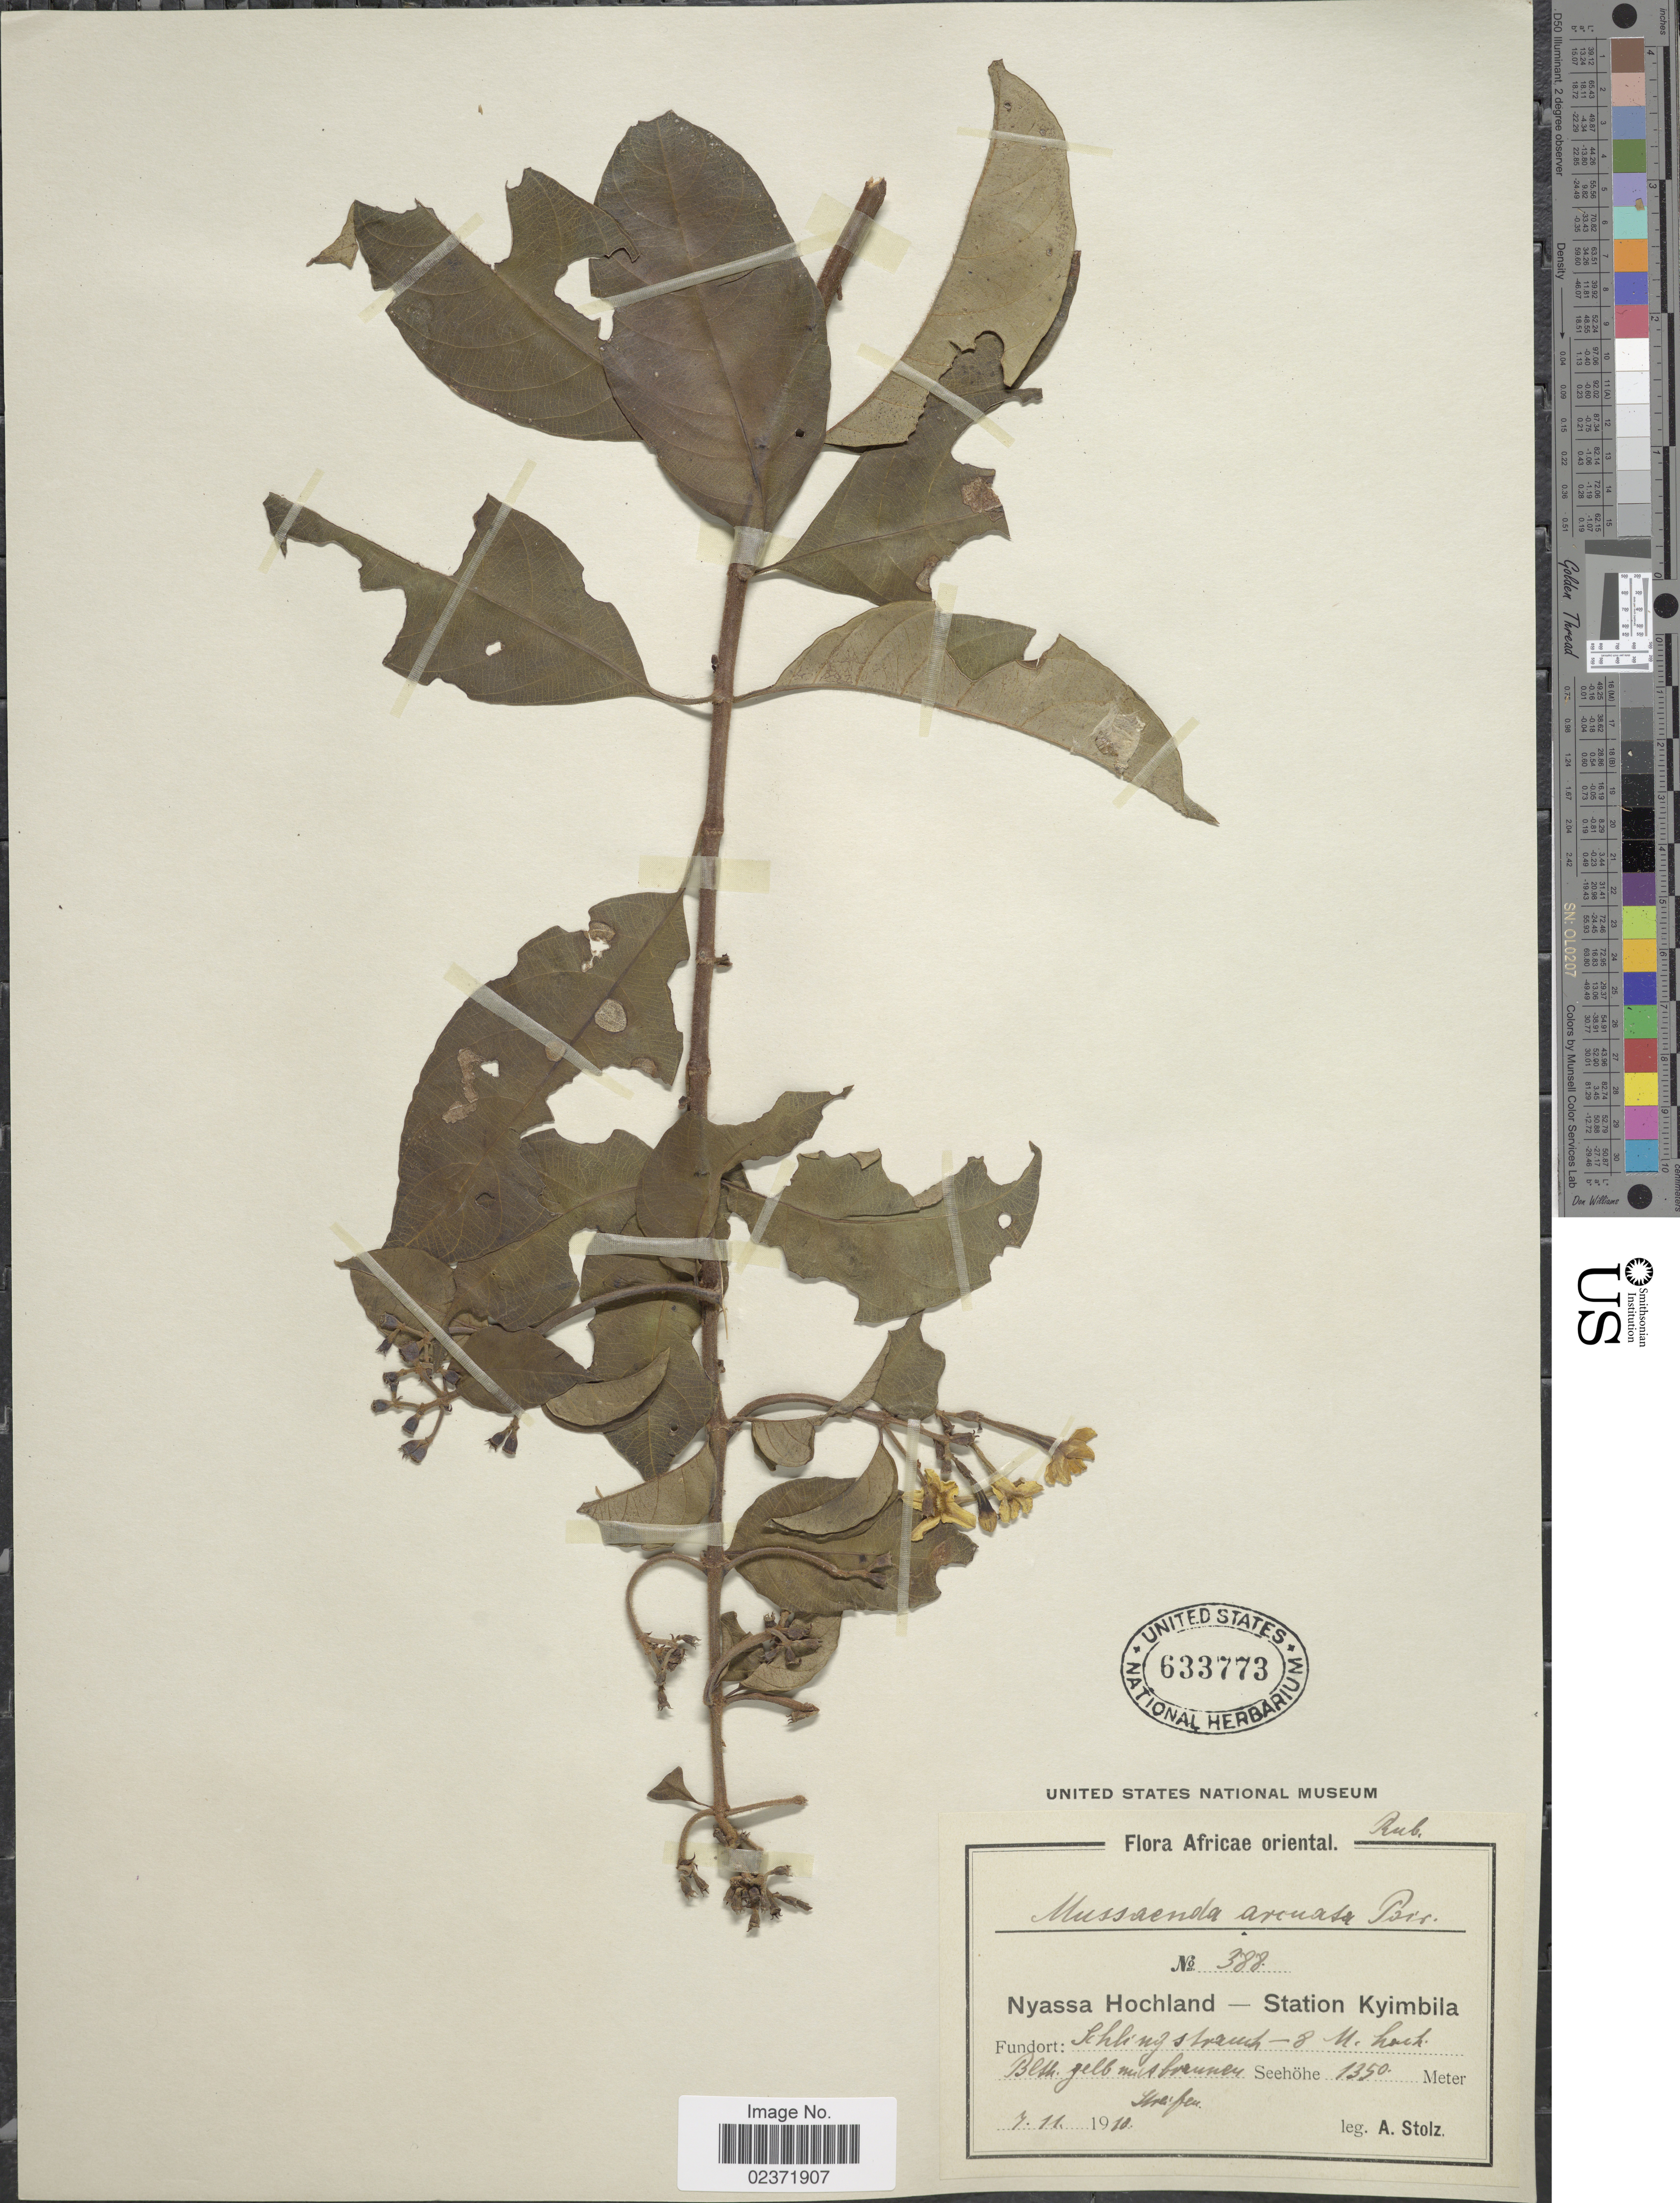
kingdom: Plantae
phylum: Tracheophyta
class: Magnoliopsida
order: Gentianales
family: Rubiaceae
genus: Mussaenda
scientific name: Mussaenda arcuata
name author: Poir.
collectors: A. Stolz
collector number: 388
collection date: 1918-11-07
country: Tanzania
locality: Nyassa Hochland - Station Kyimbila.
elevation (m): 1350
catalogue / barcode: US 633773